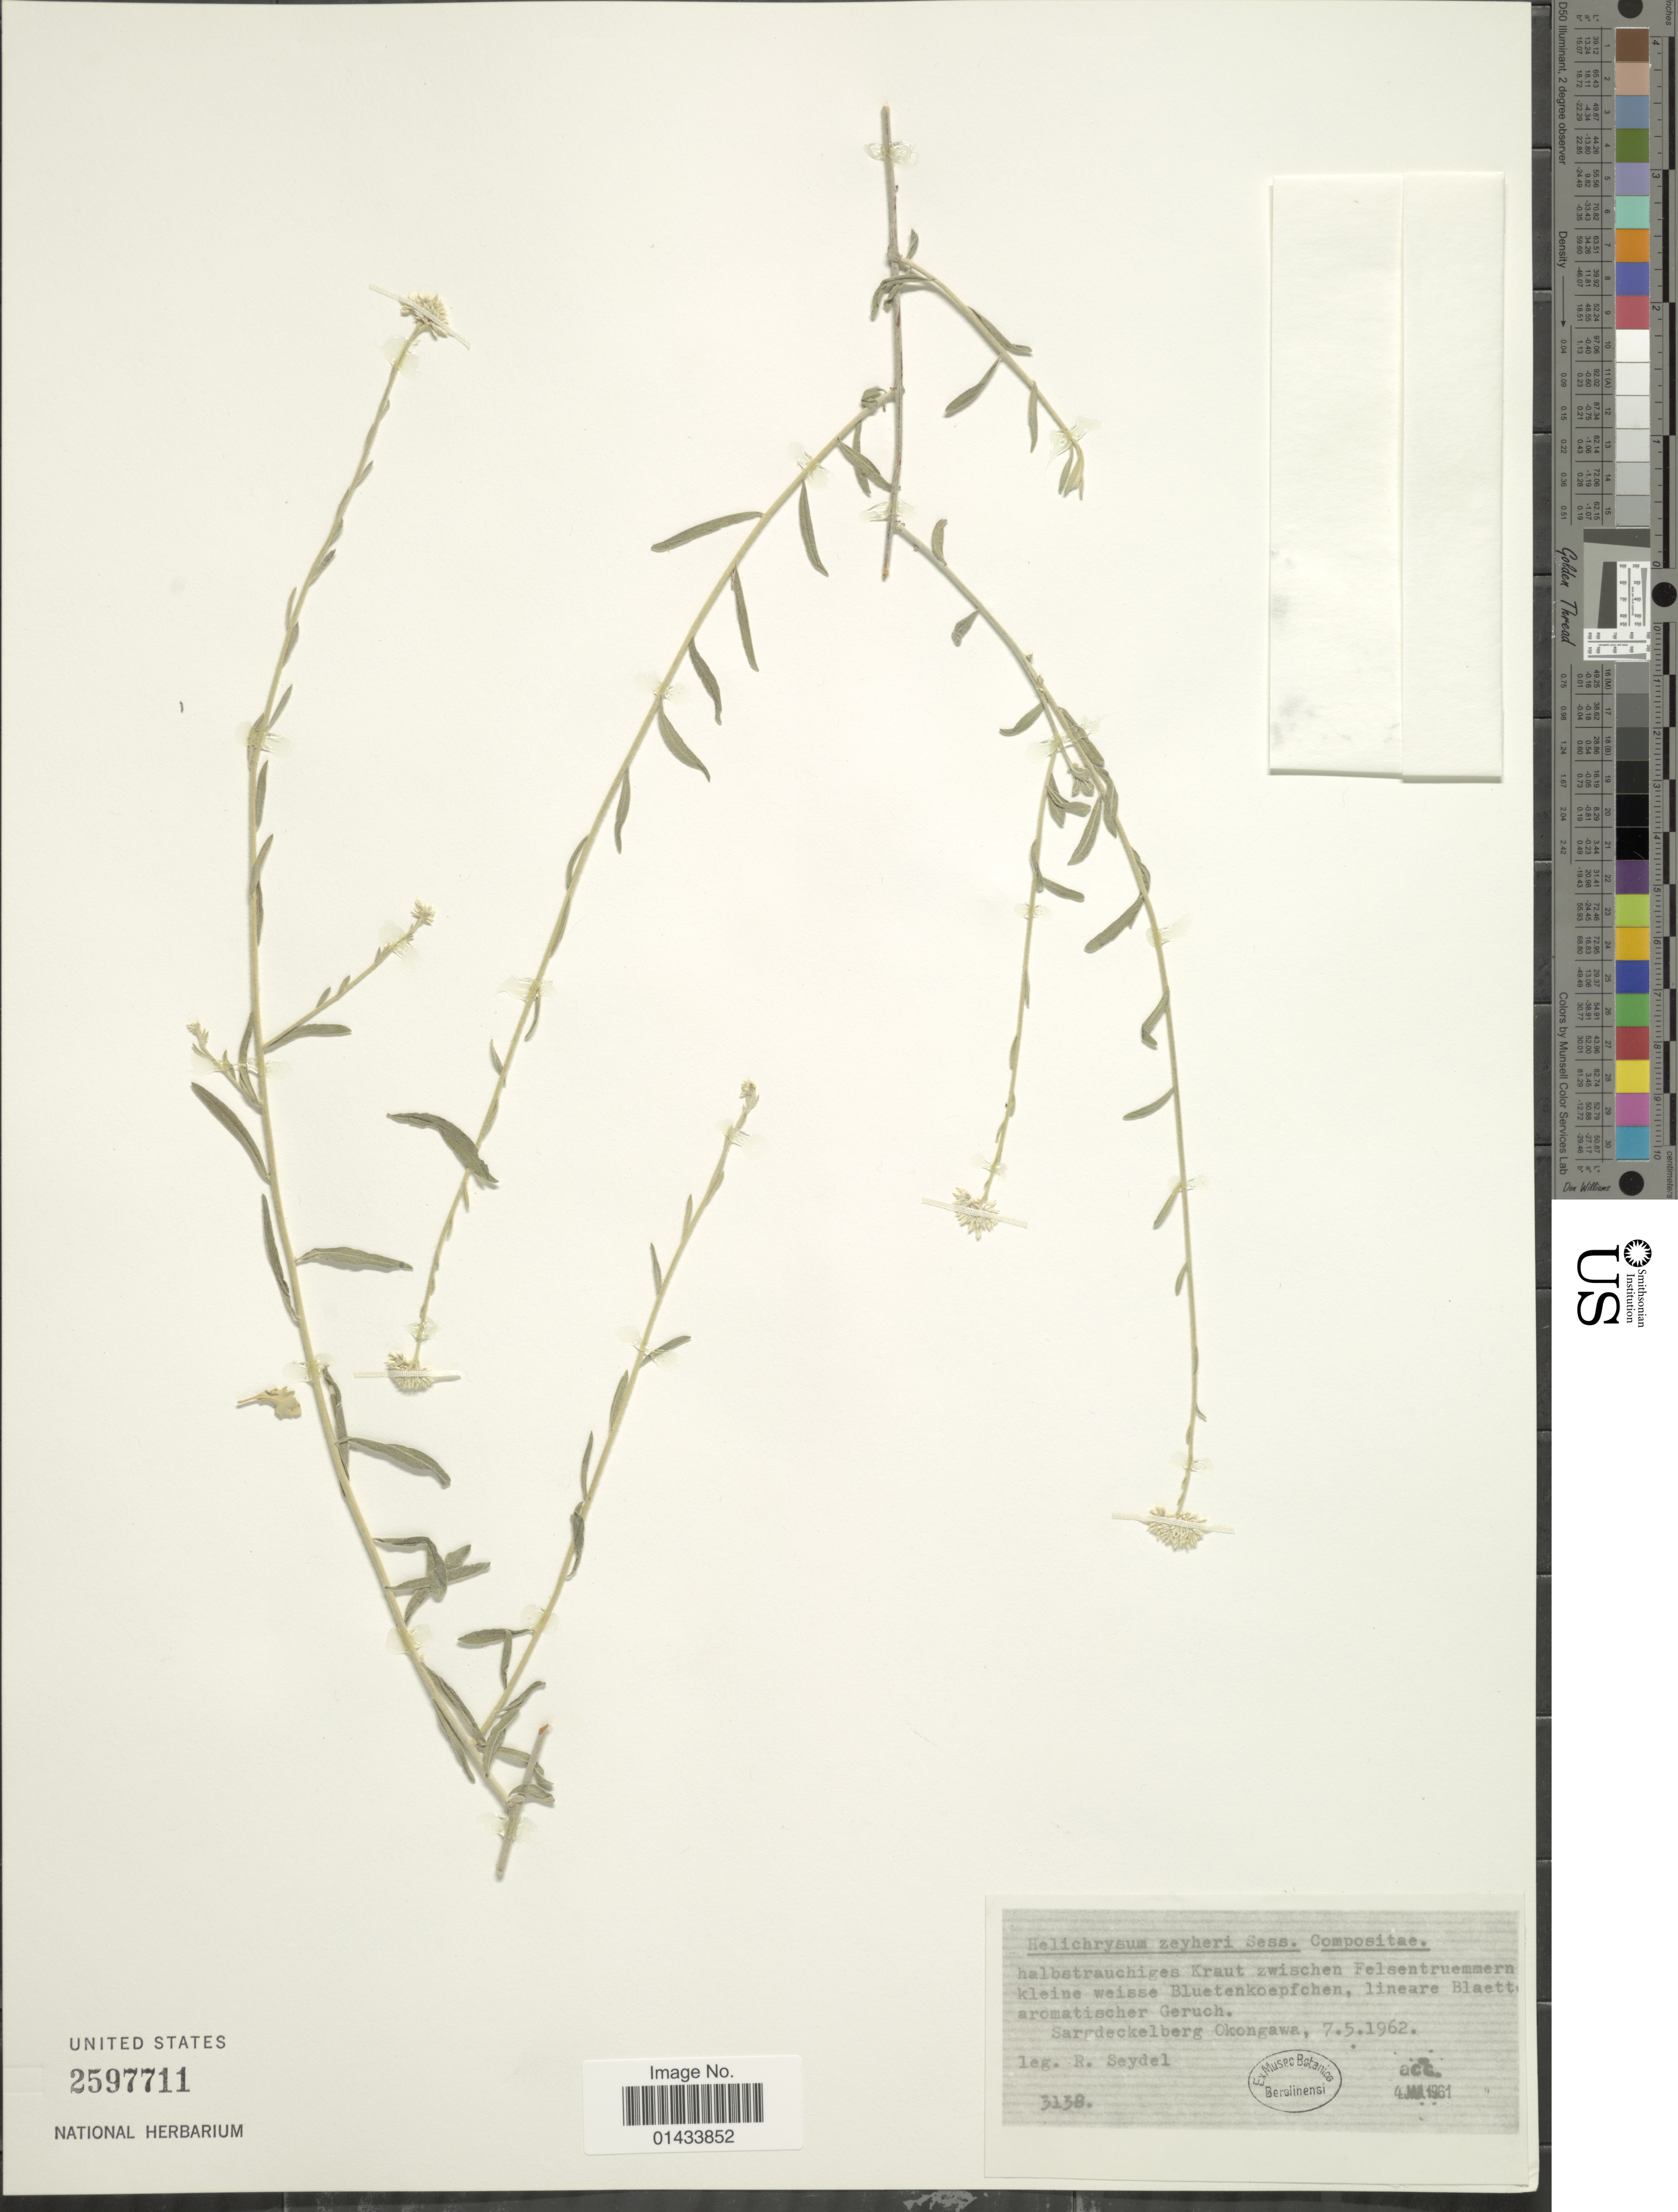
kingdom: Plantae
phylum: Tracheophyta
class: Magnoliopsida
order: Asterales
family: Asteraceae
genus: Helichrysum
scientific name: Helichrysum zeyheri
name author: Less.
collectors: R. Seydel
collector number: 3138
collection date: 1962-05-07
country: Namibia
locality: Sargdeckelberg Okongawa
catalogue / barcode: US 2597711